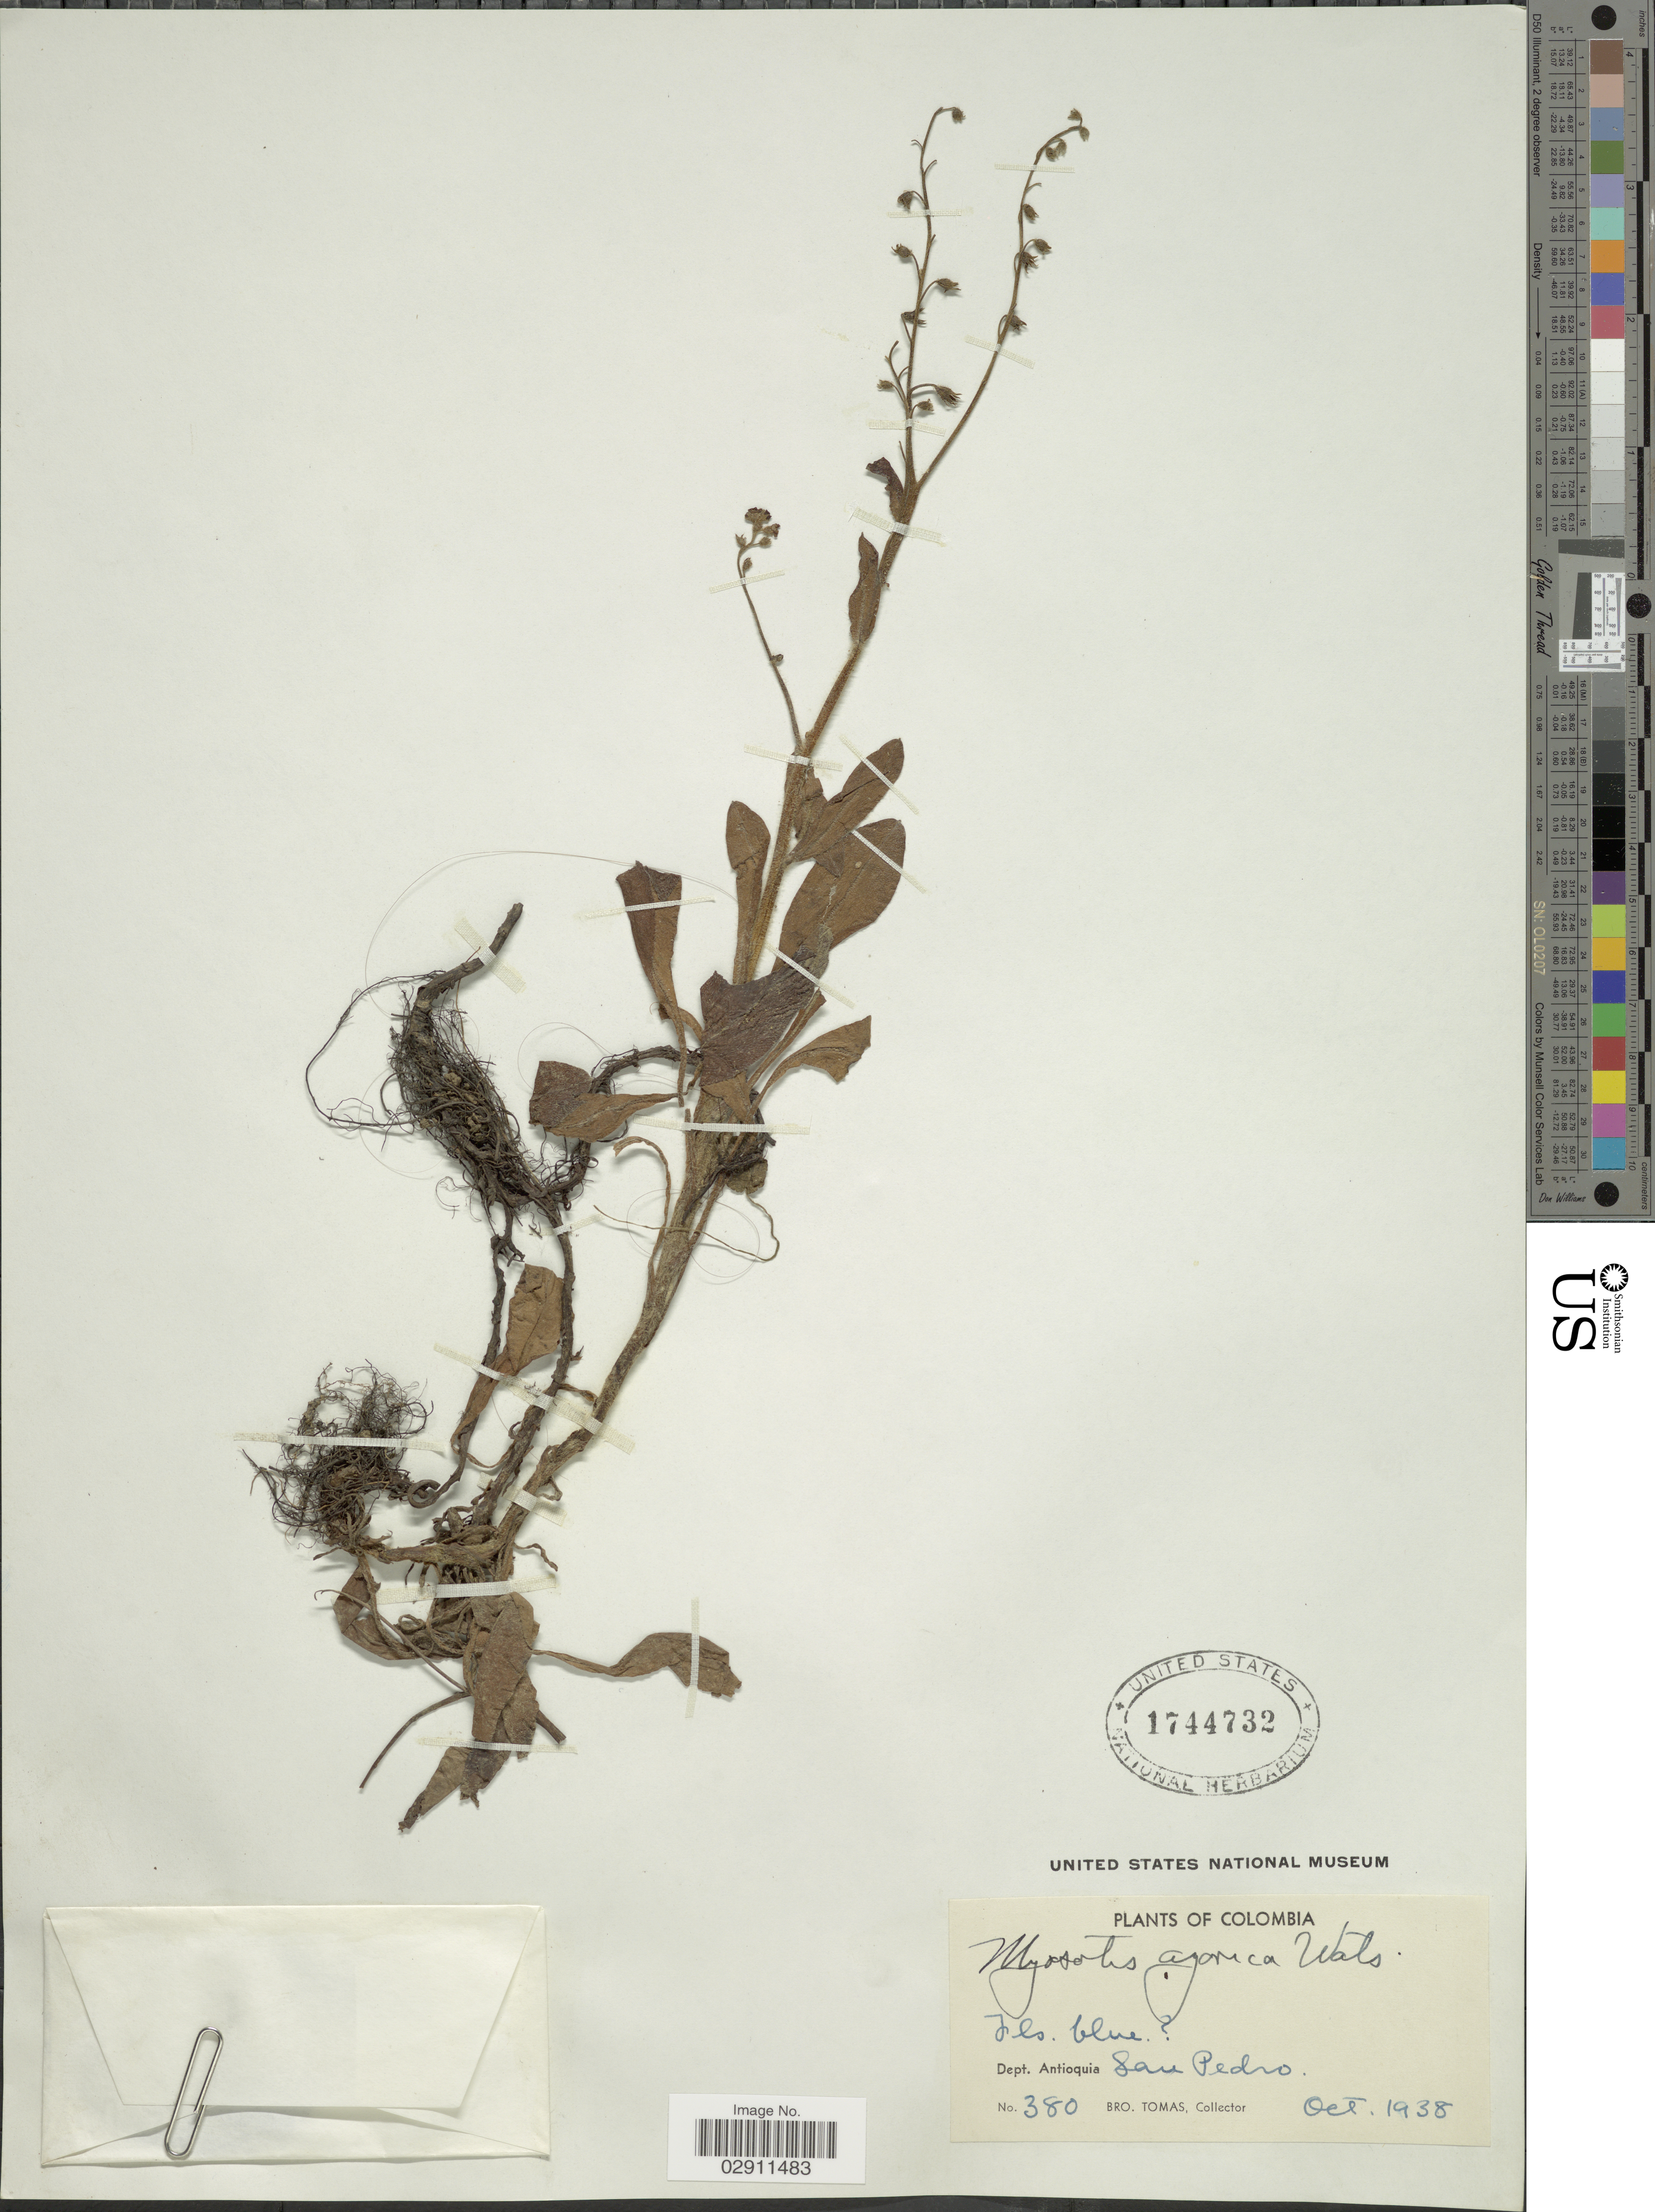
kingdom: Plantae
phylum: Tracheophyta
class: Magnoliopsida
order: Boraginales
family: Boraginaceae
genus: Myosotis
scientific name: Myosotis azorica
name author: H. C. Watson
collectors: B. Tomas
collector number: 380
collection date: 1938-10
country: Colombia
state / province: Antioquia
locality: Dept. Antioquia, San Pedro.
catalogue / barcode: US 1744732